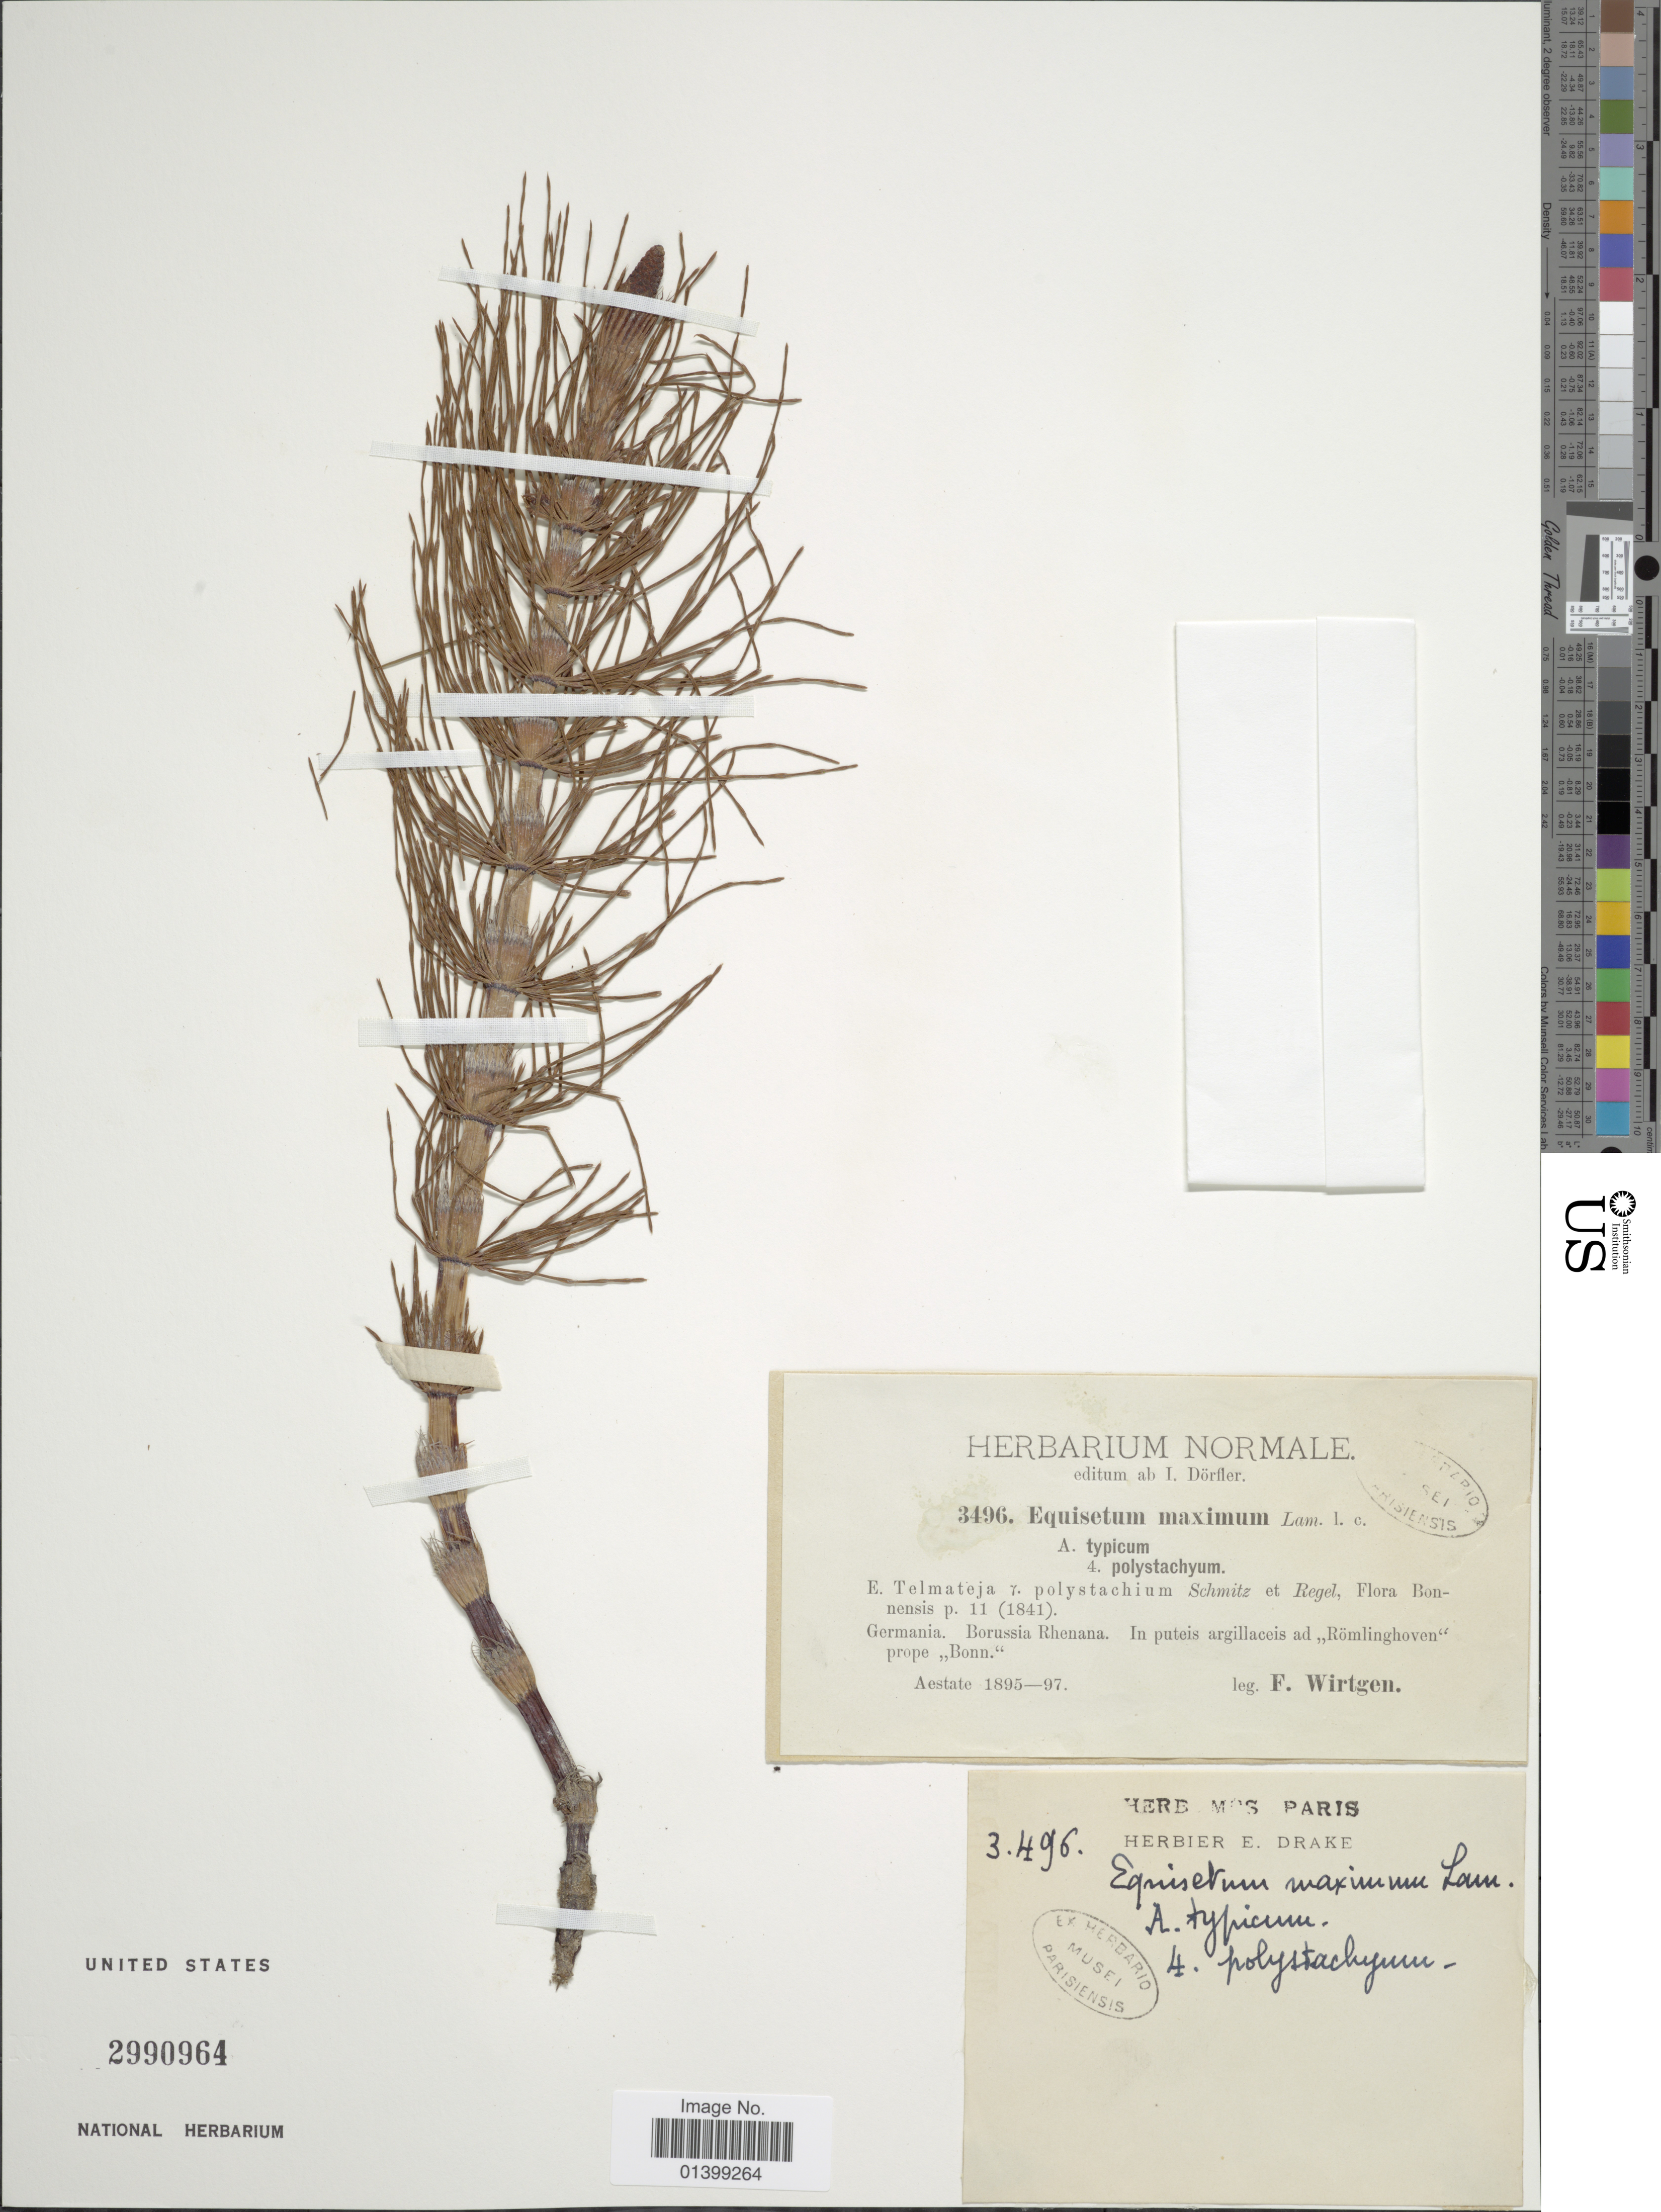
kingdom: Plantae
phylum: Tracheophyta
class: Polypodiopsida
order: Equisetales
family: Equisetaceae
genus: Equisetum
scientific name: Equisetum telmateia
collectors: F. Wirtgen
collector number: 3496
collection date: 1895/1897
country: Germany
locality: Borussia Rhenana, In puteis argillaceis ad ,,Römlinghoven' prope ,,Bonn'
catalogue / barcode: US 2990964